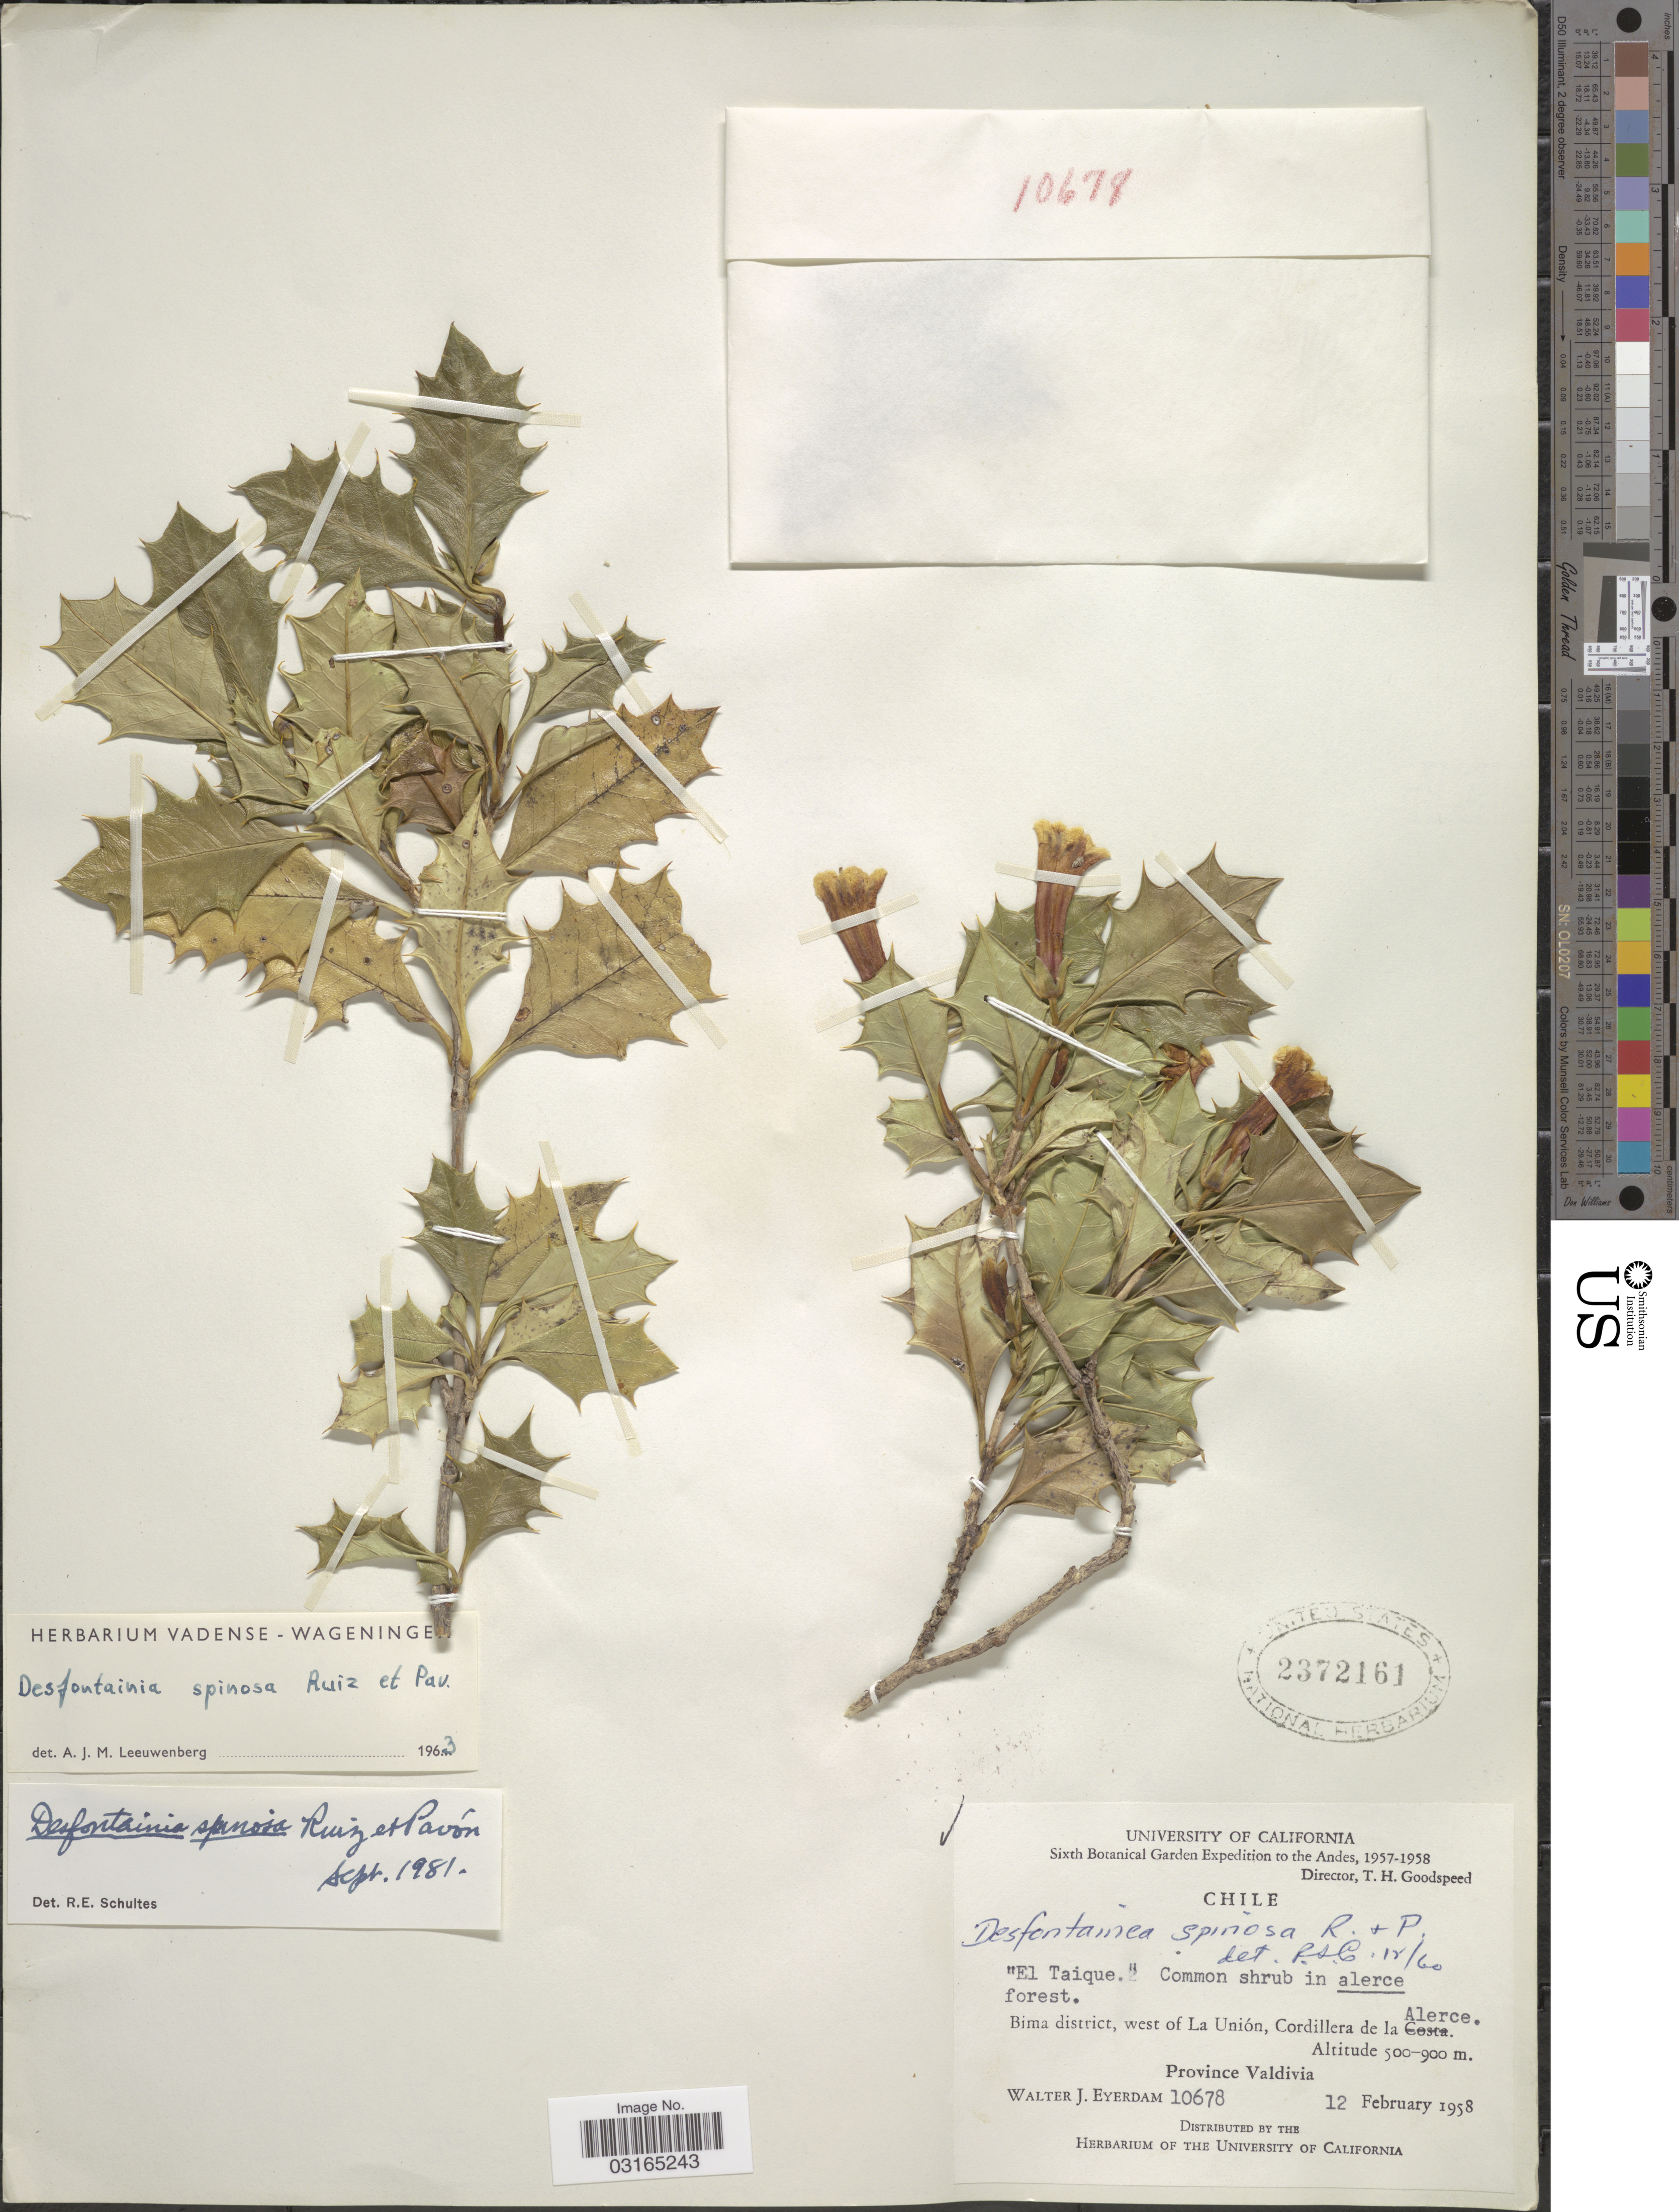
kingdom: Plantae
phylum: Tracheophyta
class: Magnoliopsida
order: Bruniales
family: Columelliaceae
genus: Desfontainia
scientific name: Desfontainia spinosa var. spinosa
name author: Ruiz & Pav.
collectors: W. J. Eyerdam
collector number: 10678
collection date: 1958-02-12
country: Chile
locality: Andes. Bima district, west of La Unión, Cordillera de la Alerce. Province Valdivia.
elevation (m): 500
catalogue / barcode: US 2372161